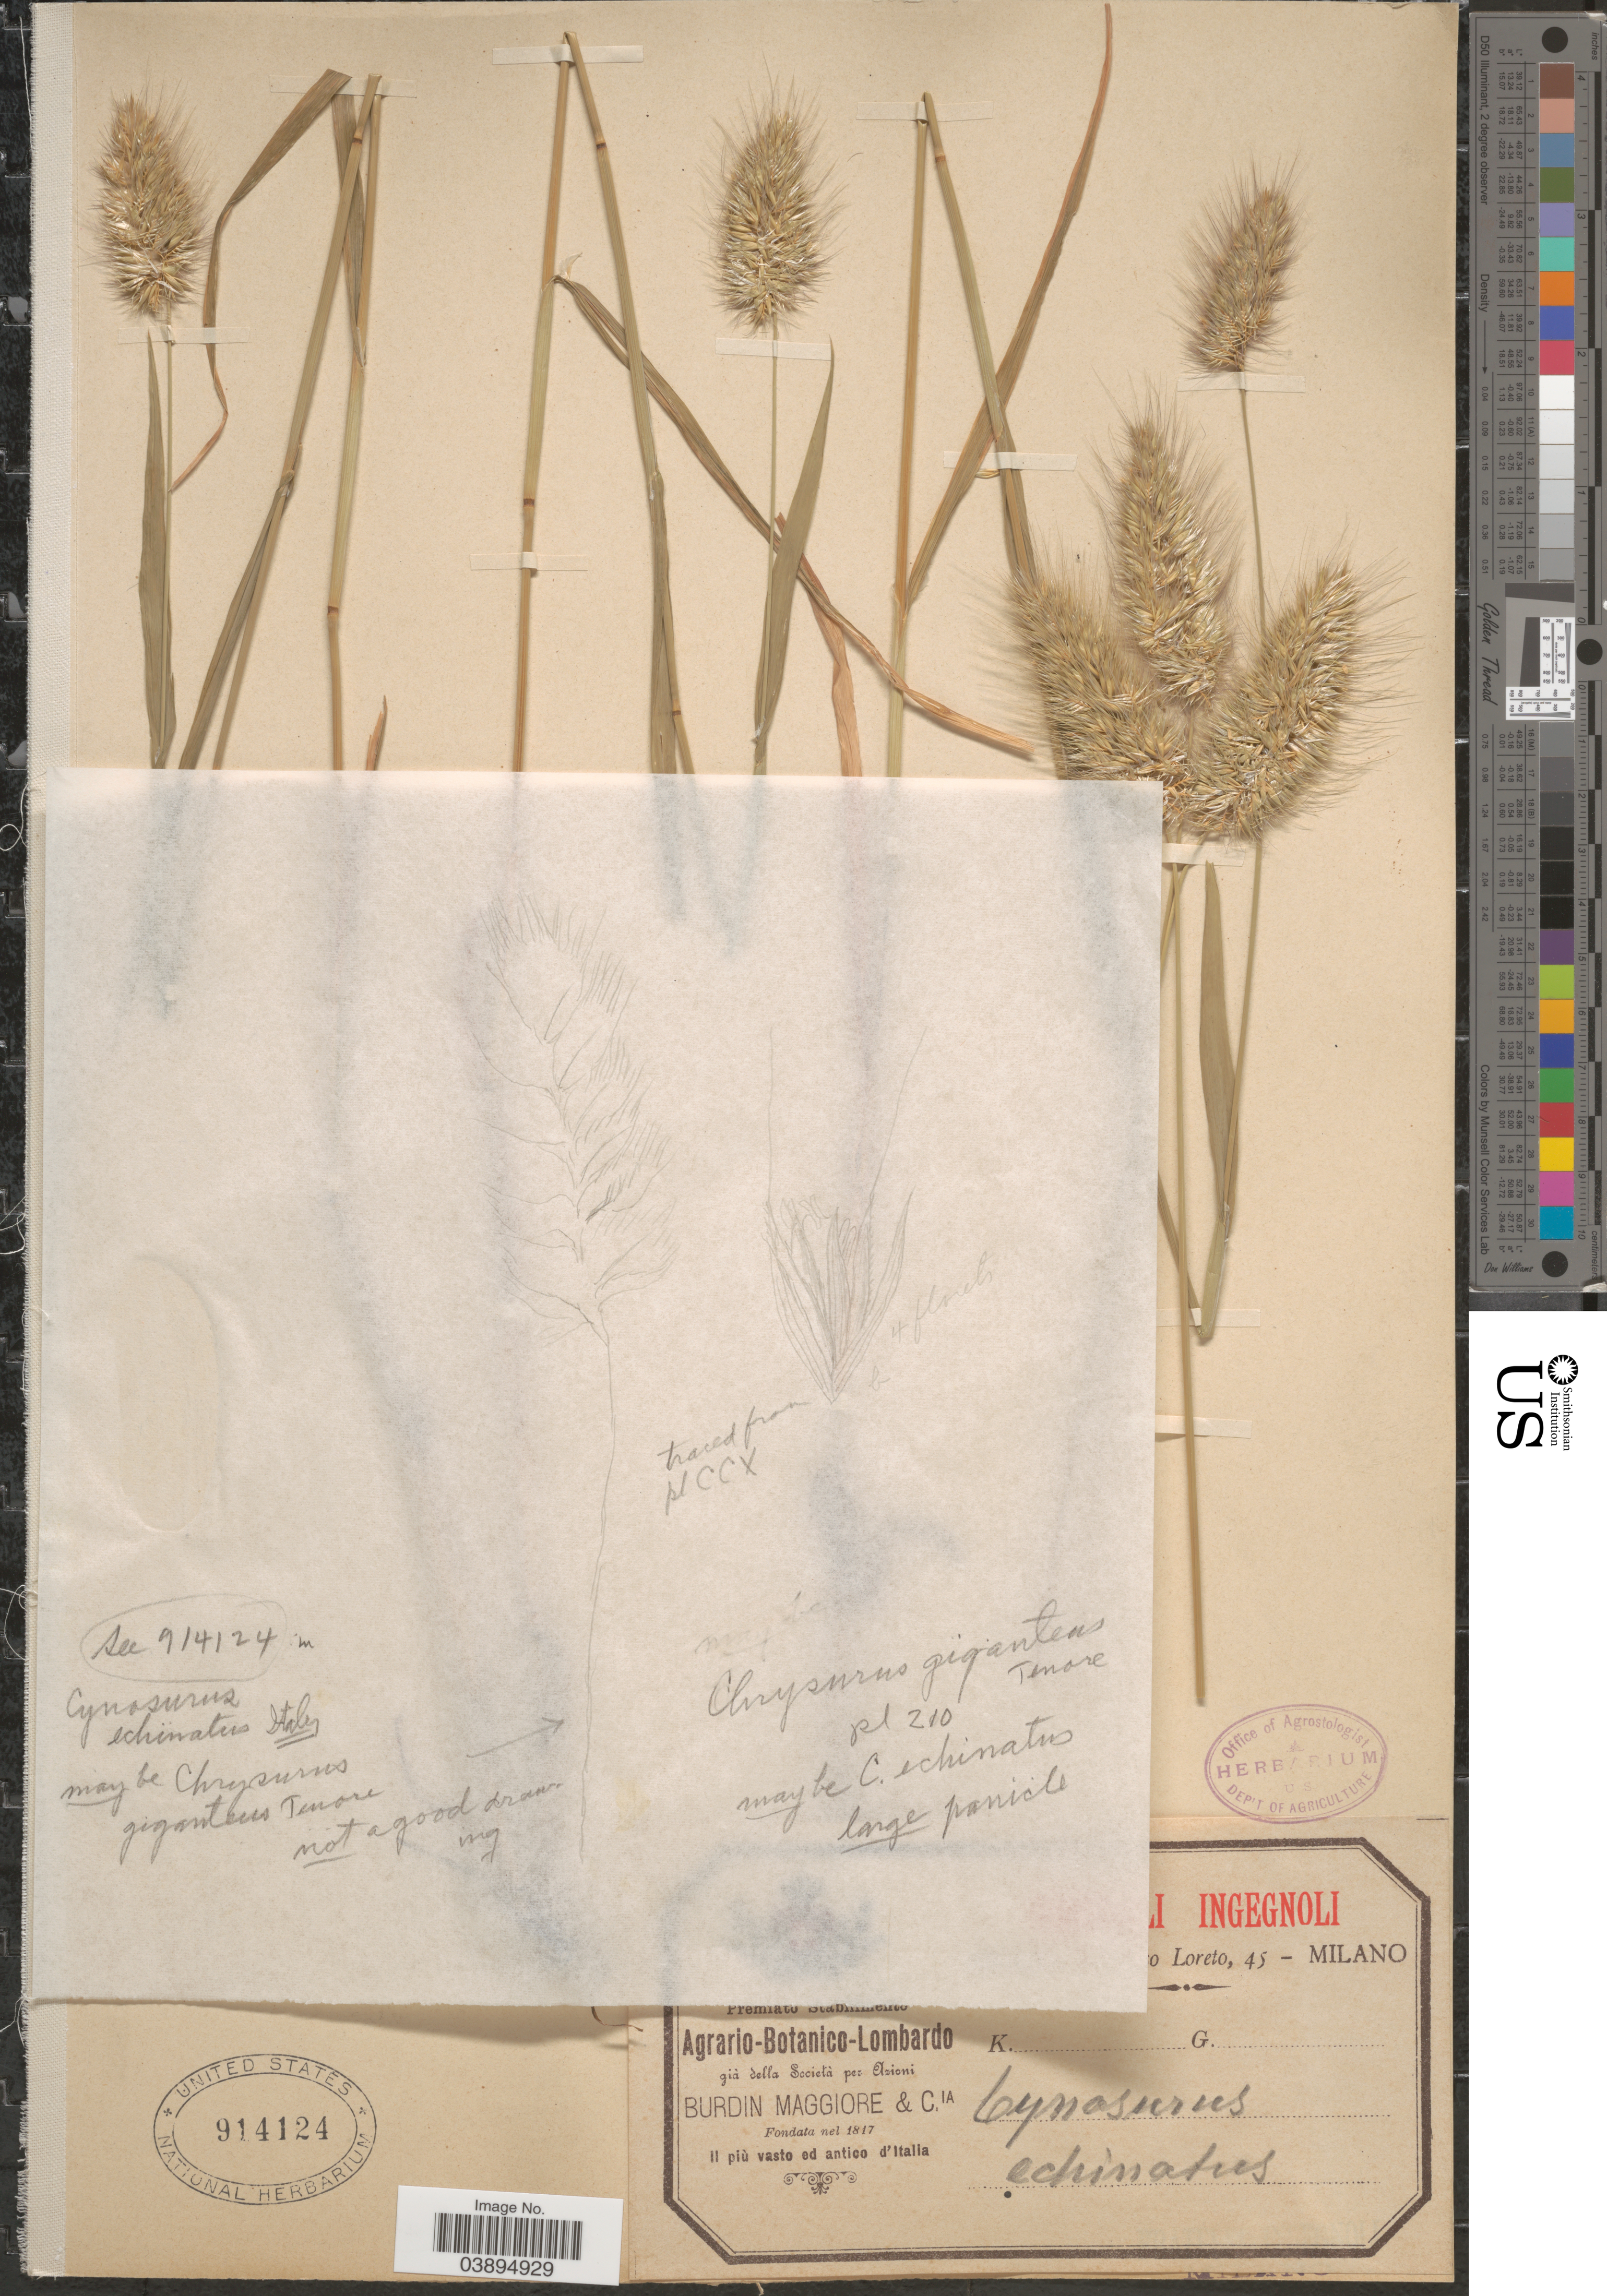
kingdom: Plantae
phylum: Tracheophyta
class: Liliopsida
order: Poales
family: Poaceae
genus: Cynosurus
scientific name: Cynosurus echinatus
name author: L.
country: Italy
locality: Milano. Corso Loreto.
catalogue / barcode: US 914124